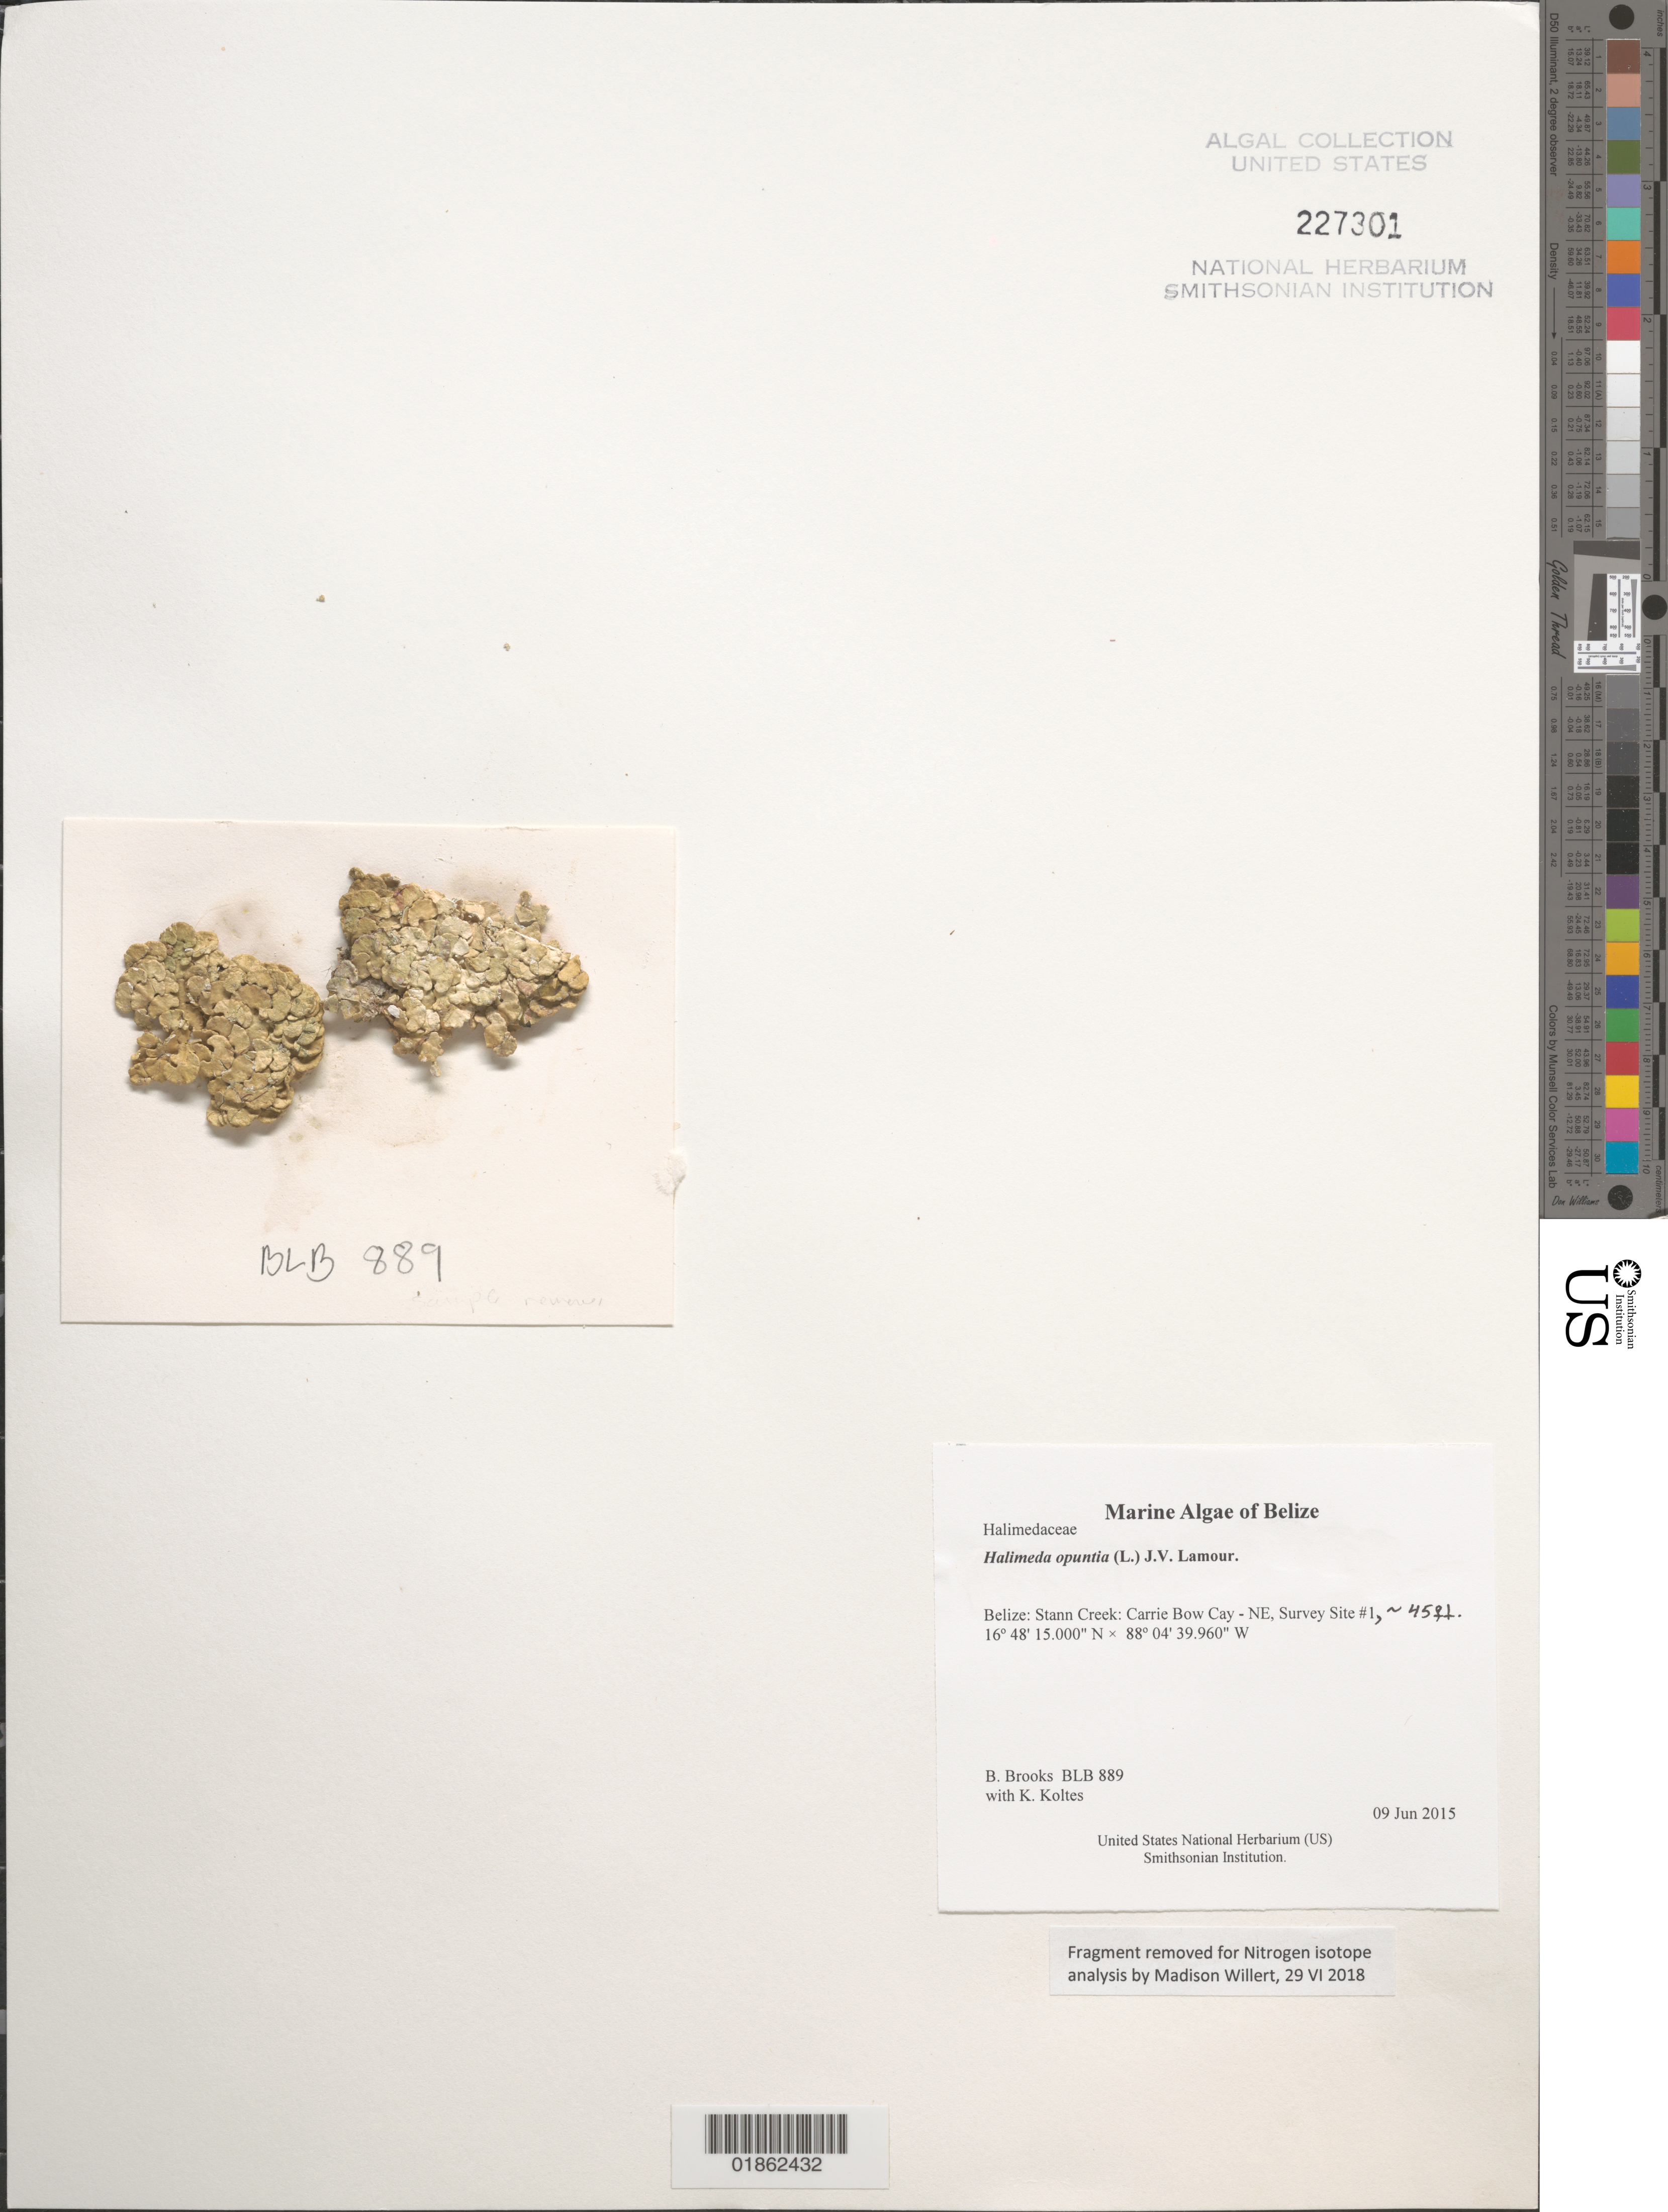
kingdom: Plantae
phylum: Chlorophyta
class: Ulvophyceae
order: Bryopsidales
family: Halimedaceae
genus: Halimeda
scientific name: Halimeda opuntia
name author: (L.) J.V.Lamouroux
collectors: B. Brooks & K. Koltes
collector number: BLB 889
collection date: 2015-06-09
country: Belize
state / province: Stann Creek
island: Carrie Bow Cay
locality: Carrie Bow Cay - NE, Survey Site #1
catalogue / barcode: US 227301